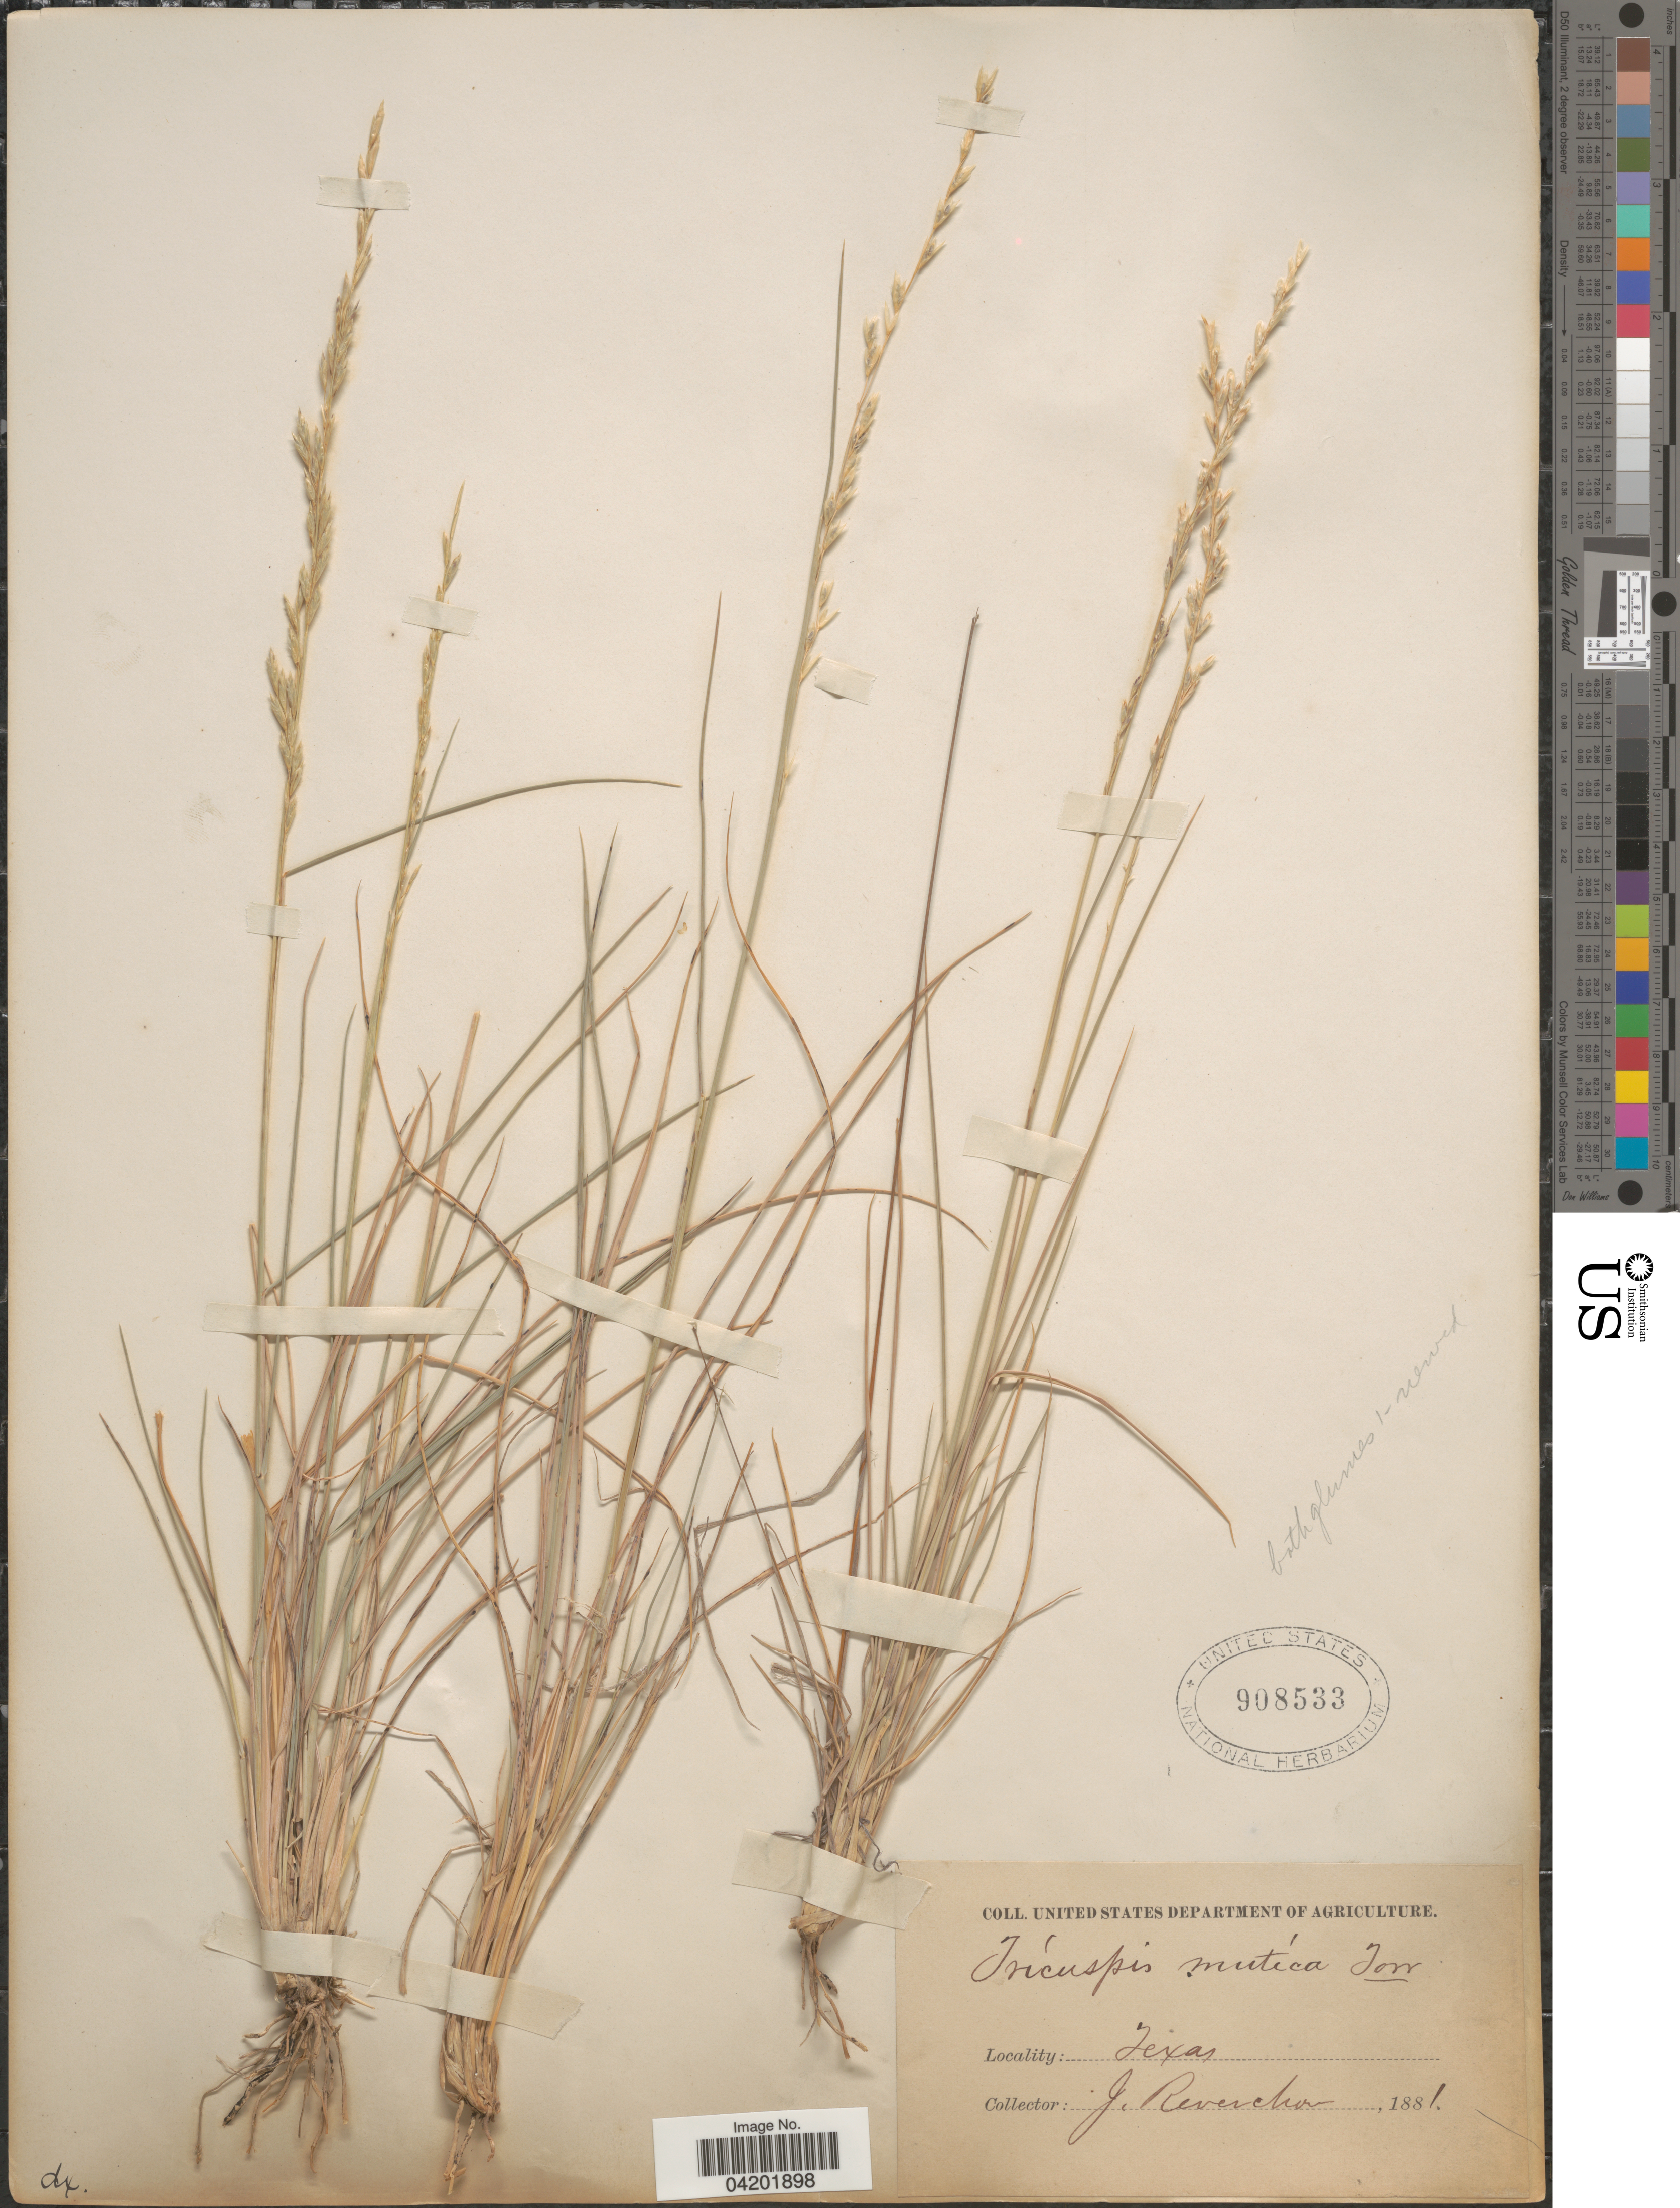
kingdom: Plantae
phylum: Tracheophyta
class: Liliopsida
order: Poales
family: Poaceae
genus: Tridentopsis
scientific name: Tridentopsis mutica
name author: (Torr.) P.M. Peterson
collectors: J. Reverchon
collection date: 1881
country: United States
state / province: Texas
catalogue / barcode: US 908533